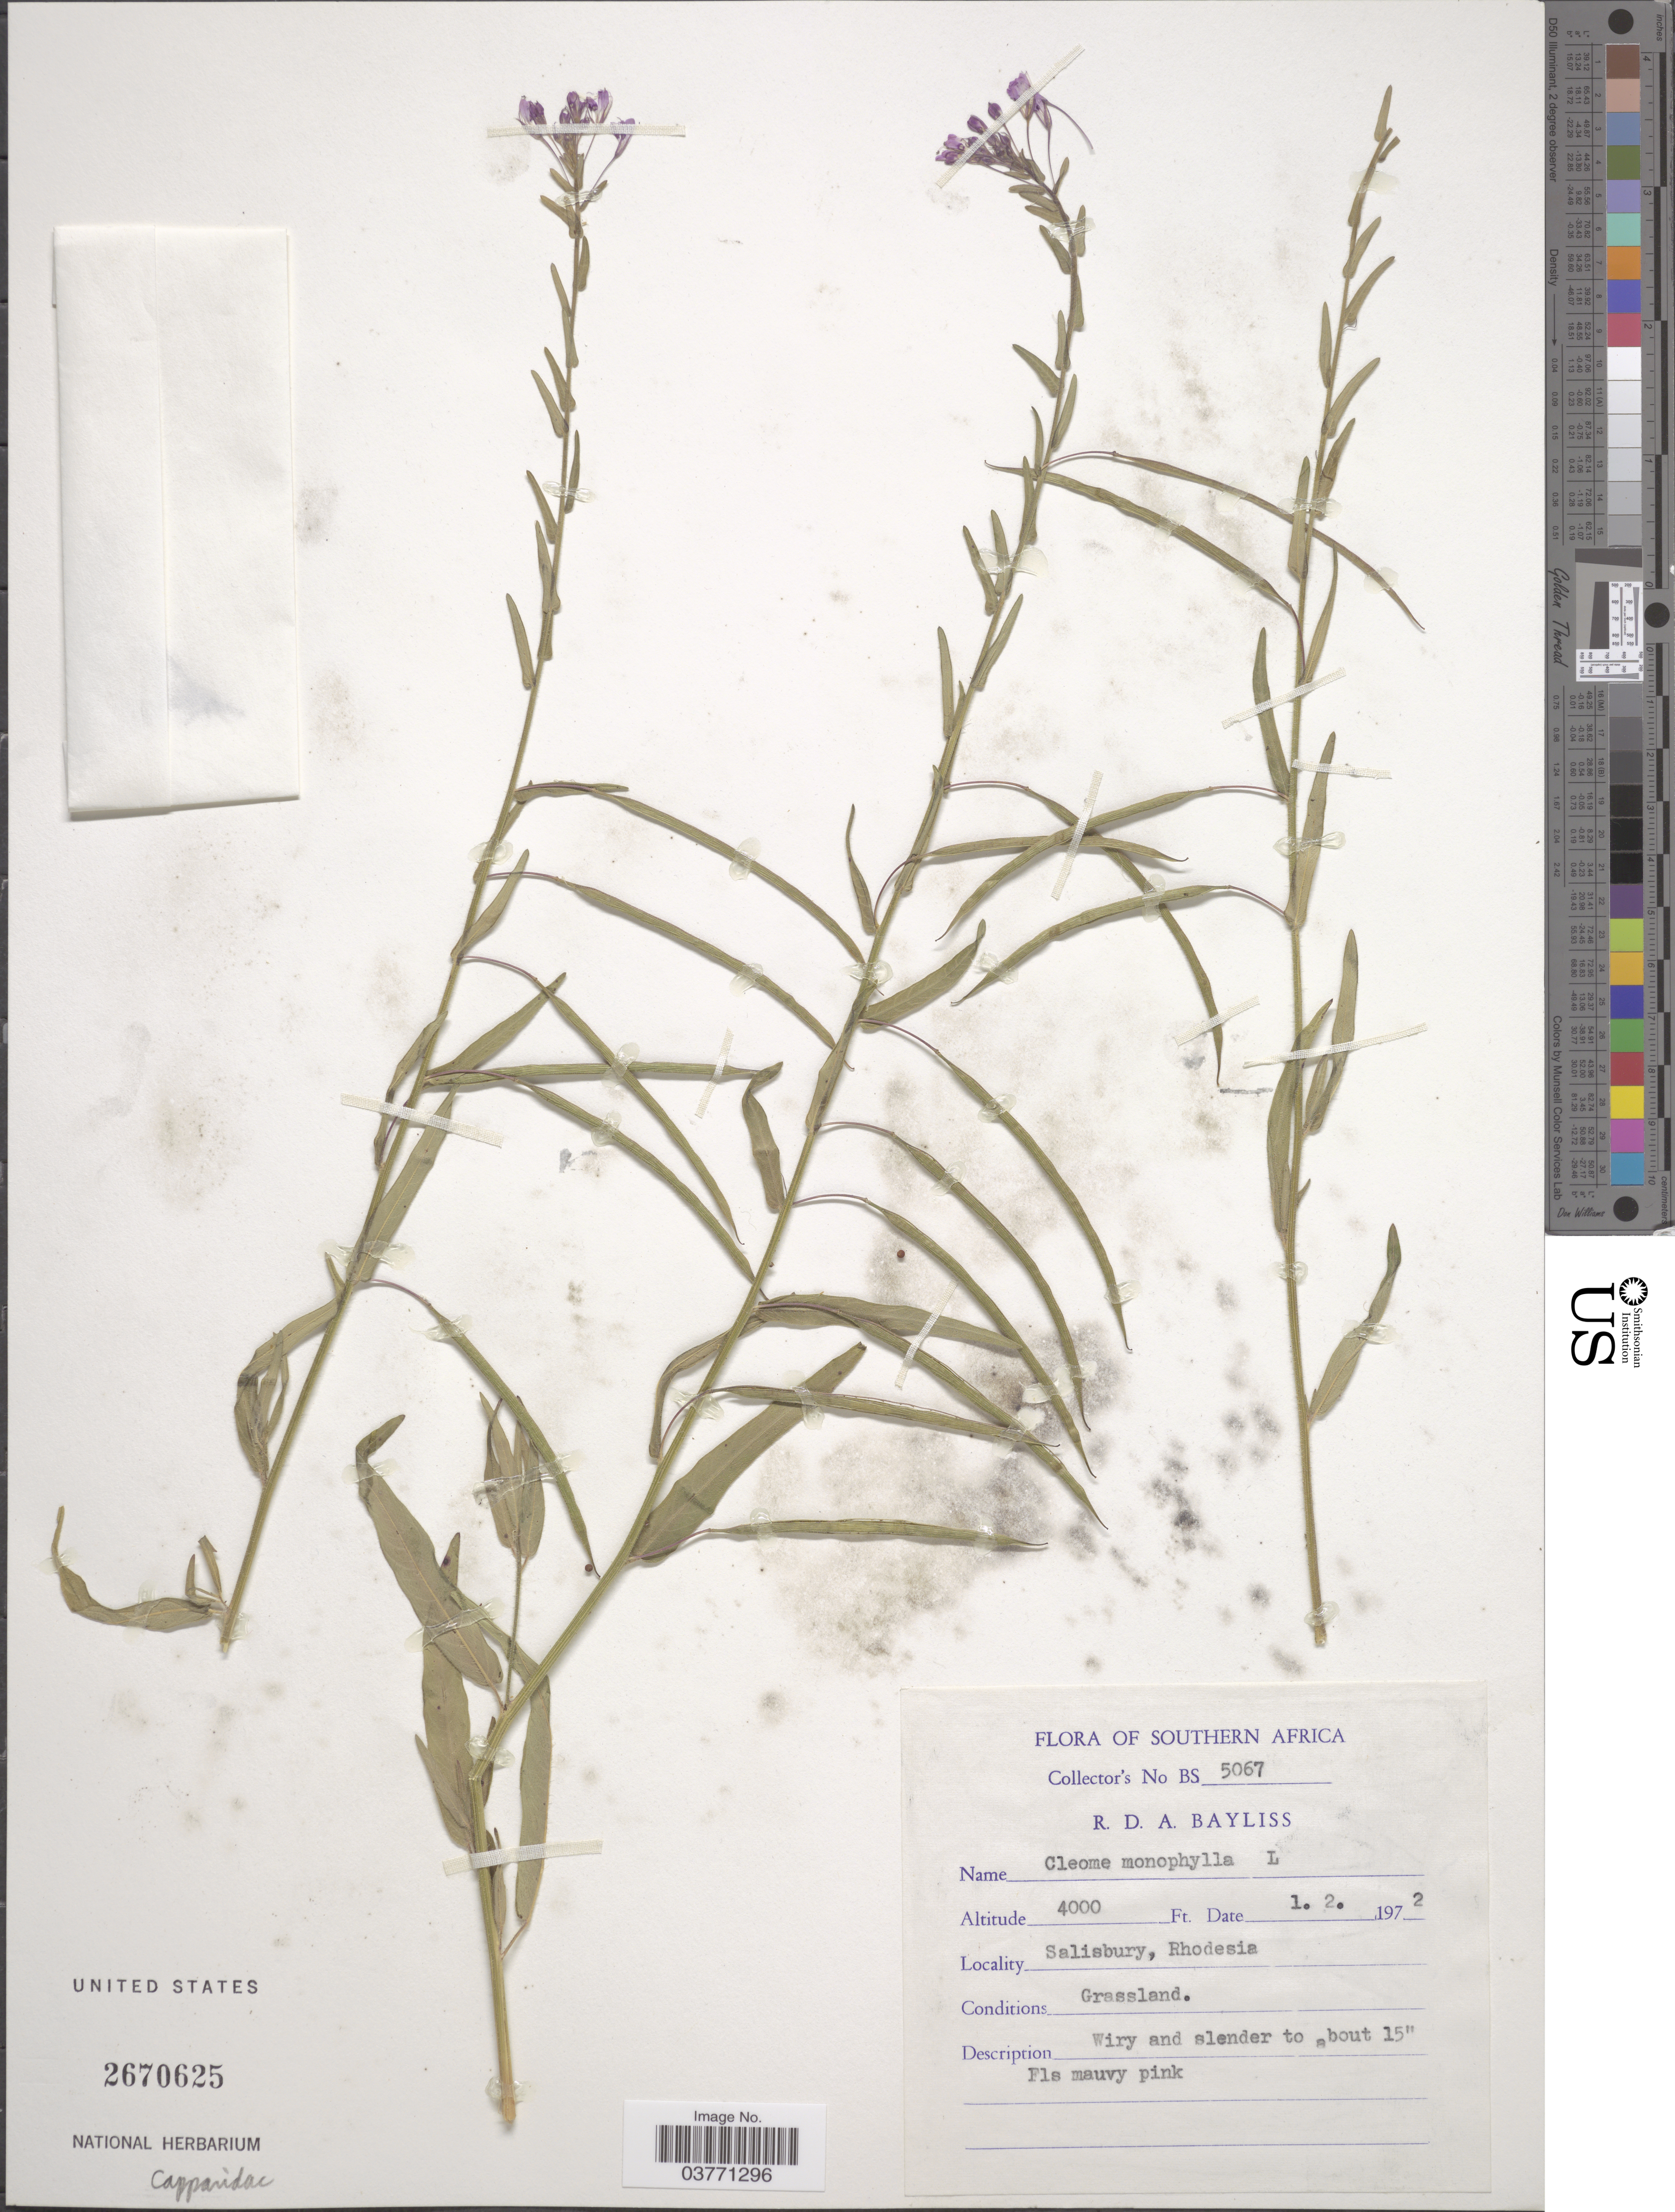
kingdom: Plantae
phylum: Tracheophyta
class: Magnoliopsida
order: Brassicales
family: Cleomaceae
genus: Sieruela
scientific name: Sieruela monophylla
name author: (L.) Roalson & J.C. Hall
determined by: Strong, M. T., (US), Smithsonian Institution - National Museum of Natural History (UNITED STATES)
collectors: R. Bayliss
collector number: BS 5067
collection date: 1972-02-01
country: Zimbabwe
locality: Southern Africa. Salisbury, Rhodesia.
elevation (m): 1219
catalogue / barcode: US 2670625